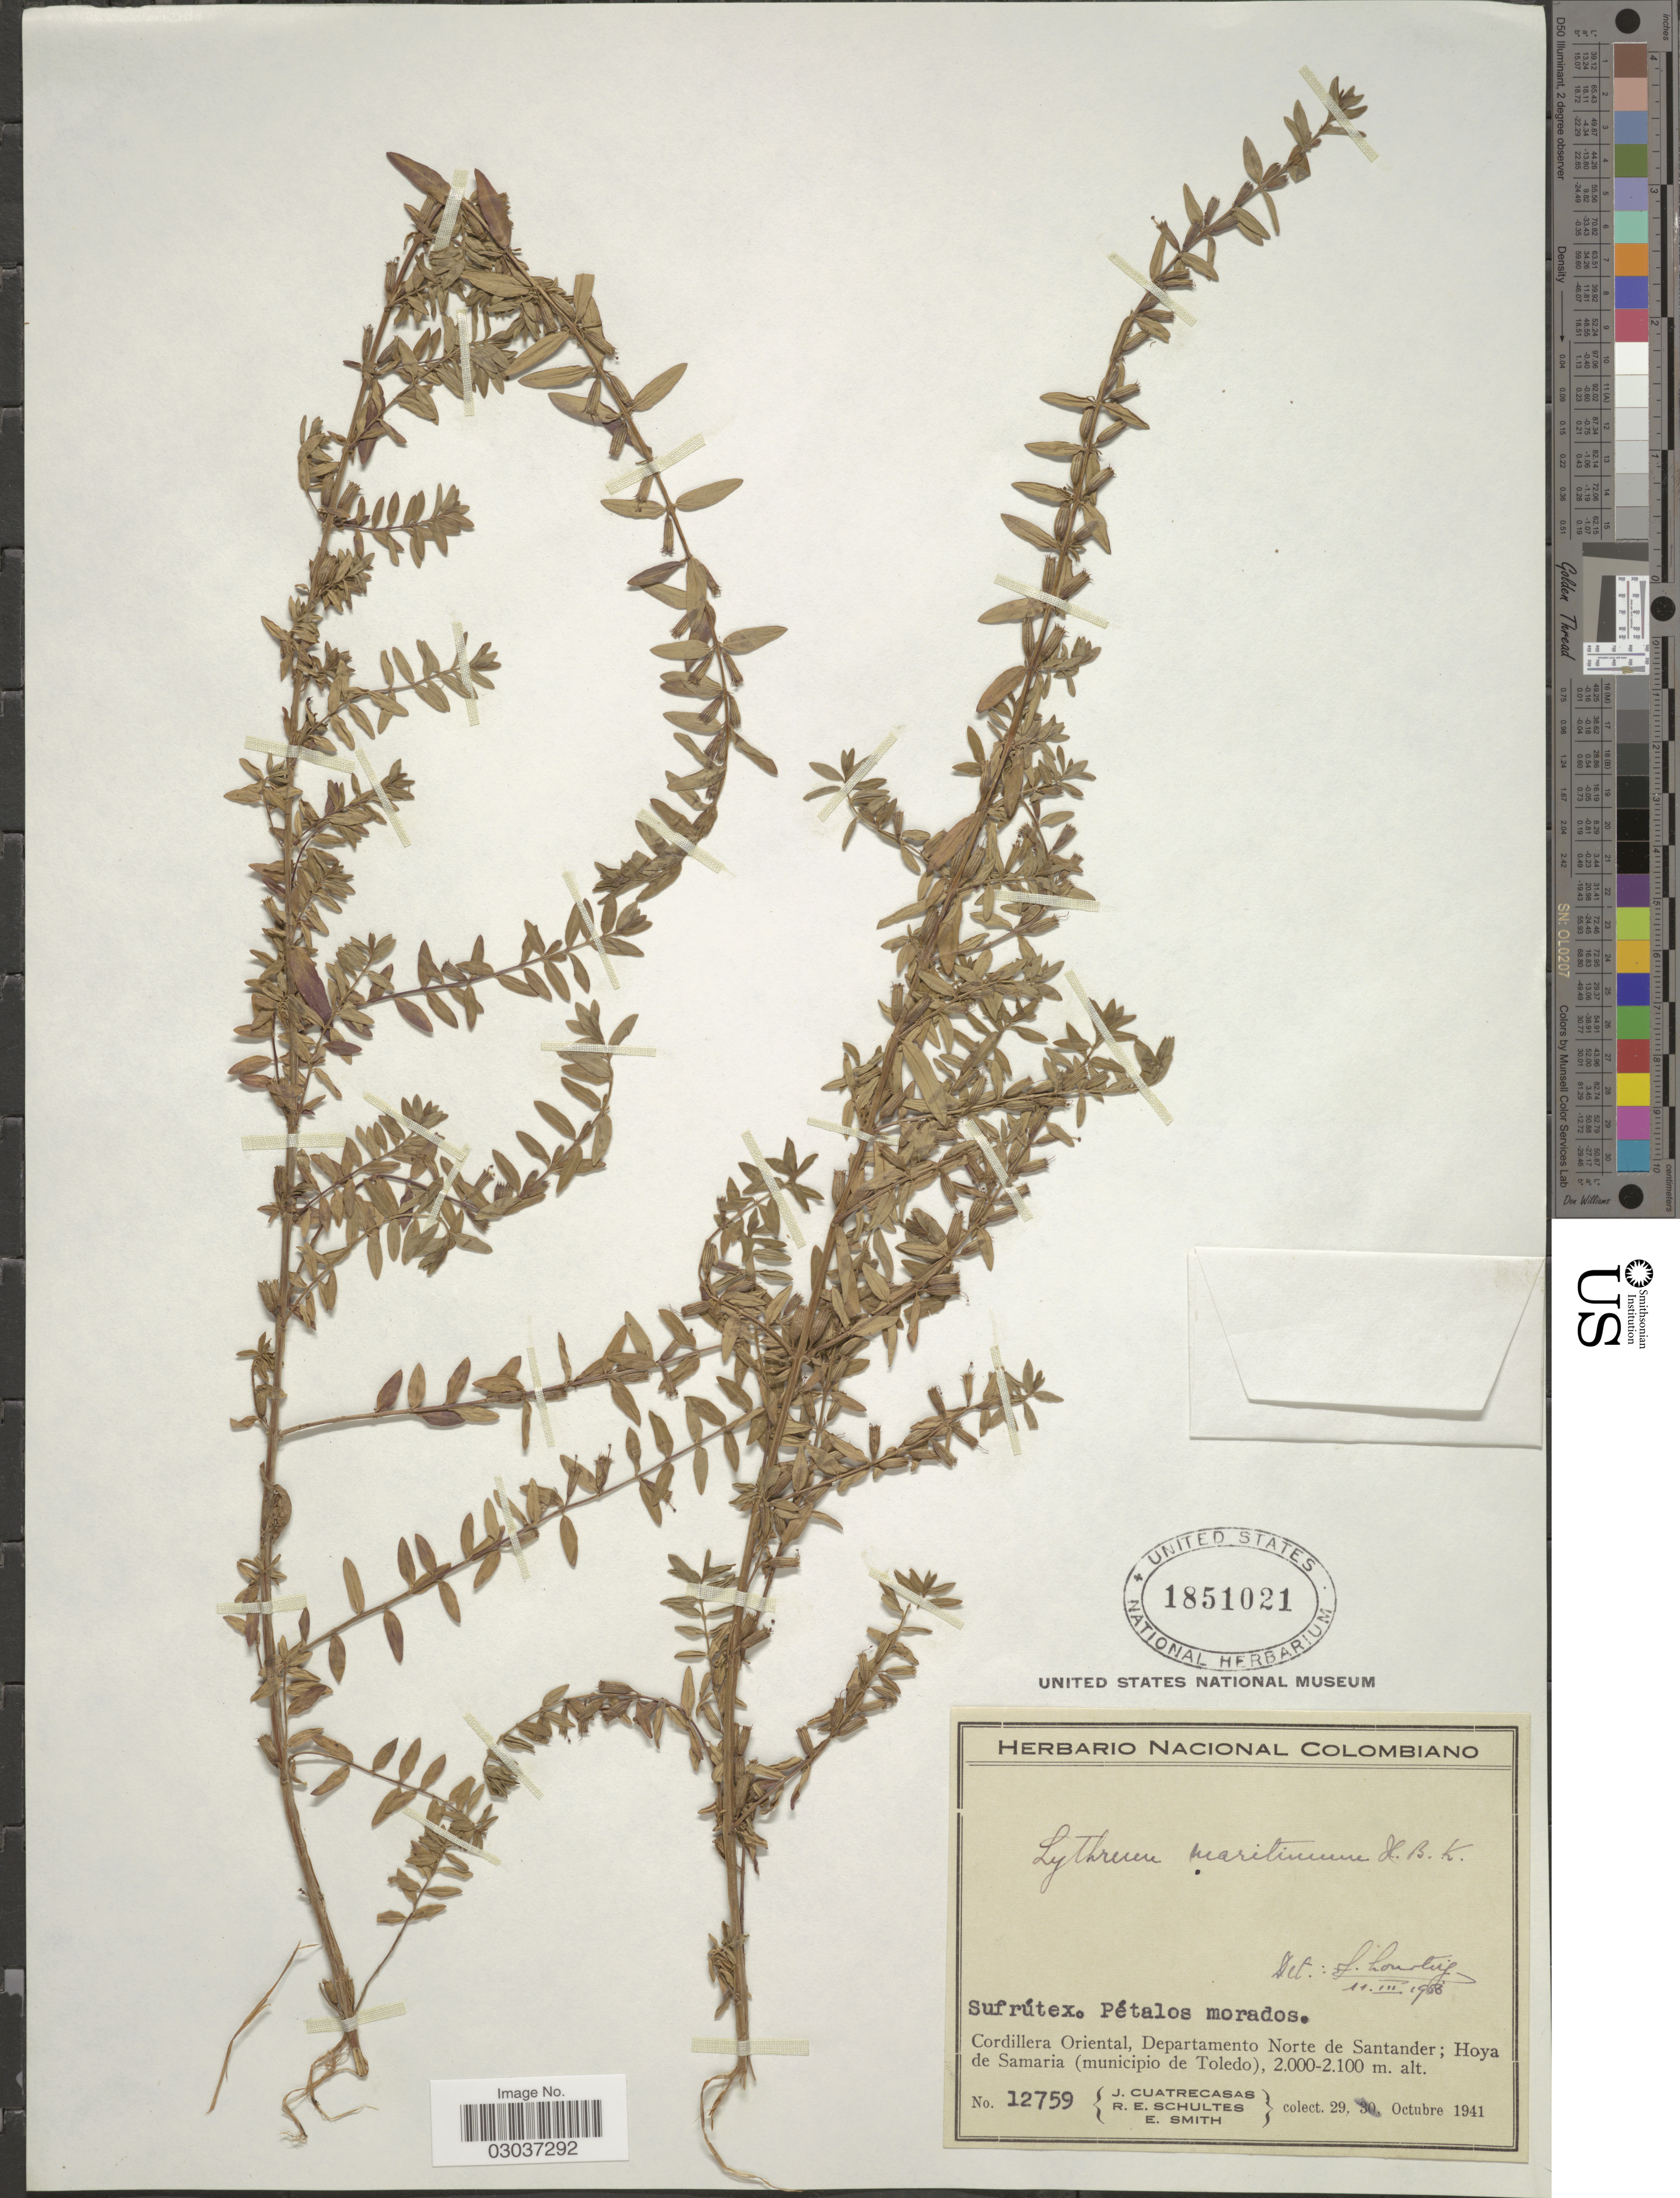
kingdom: Plantae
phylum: Tracheophyta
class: Magnoliopsida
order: Myrtales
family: Lythraceae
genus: Lythrum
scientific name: Lythrum maritimum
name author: Kunth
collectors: J. Cuatrecasas, R. E. Schultes & E. Smith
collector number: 12759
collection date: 1941-10-29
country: Colombia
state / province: Norte de Santander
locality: Cordillera Oriental, Departamento Norte de Santander; Hoya de Samaria (municipio de Toledo).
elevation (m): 2000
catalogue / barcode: US 1851021